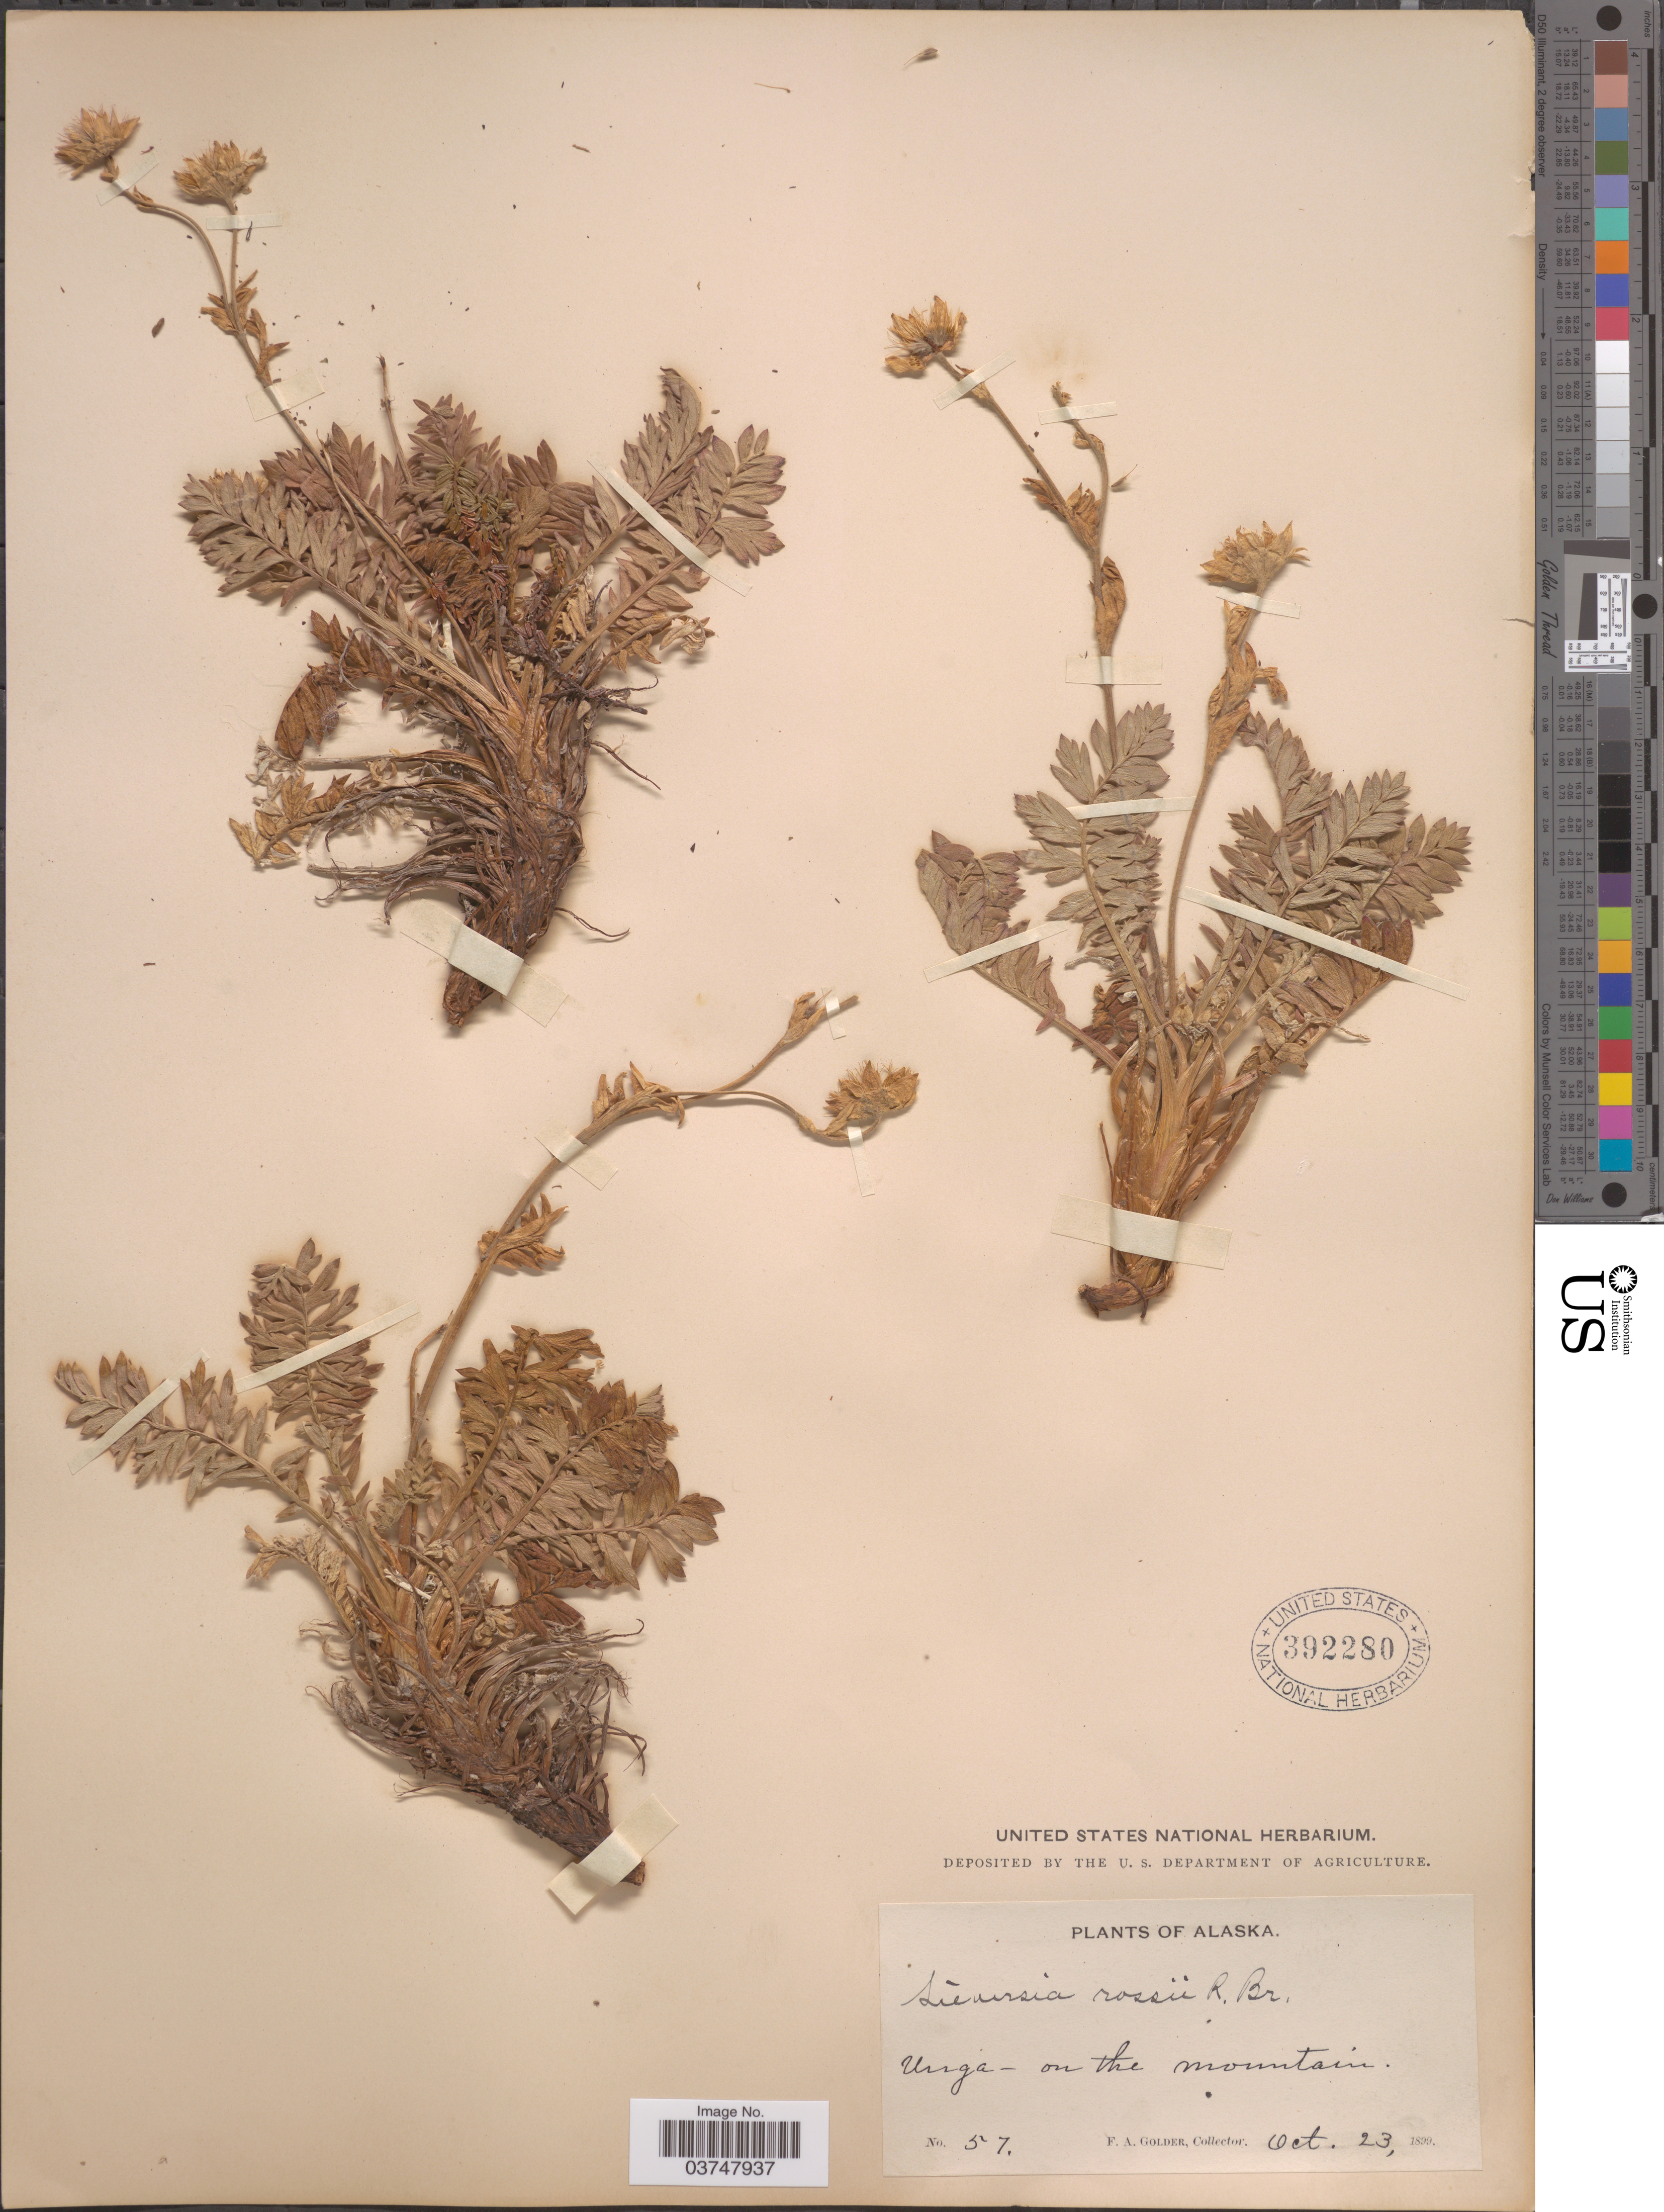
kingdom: Plantae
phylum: Tracheophyta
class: Magnoliopsida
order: Rosales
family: Rosaceae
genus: Geum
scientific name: Geum rossii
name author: (R. Br.) Ser.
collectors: F. Golder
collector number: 57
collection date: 1899-10-23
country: United States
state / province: Alaska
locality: Unga - on the mountain.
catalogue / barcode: US 392280